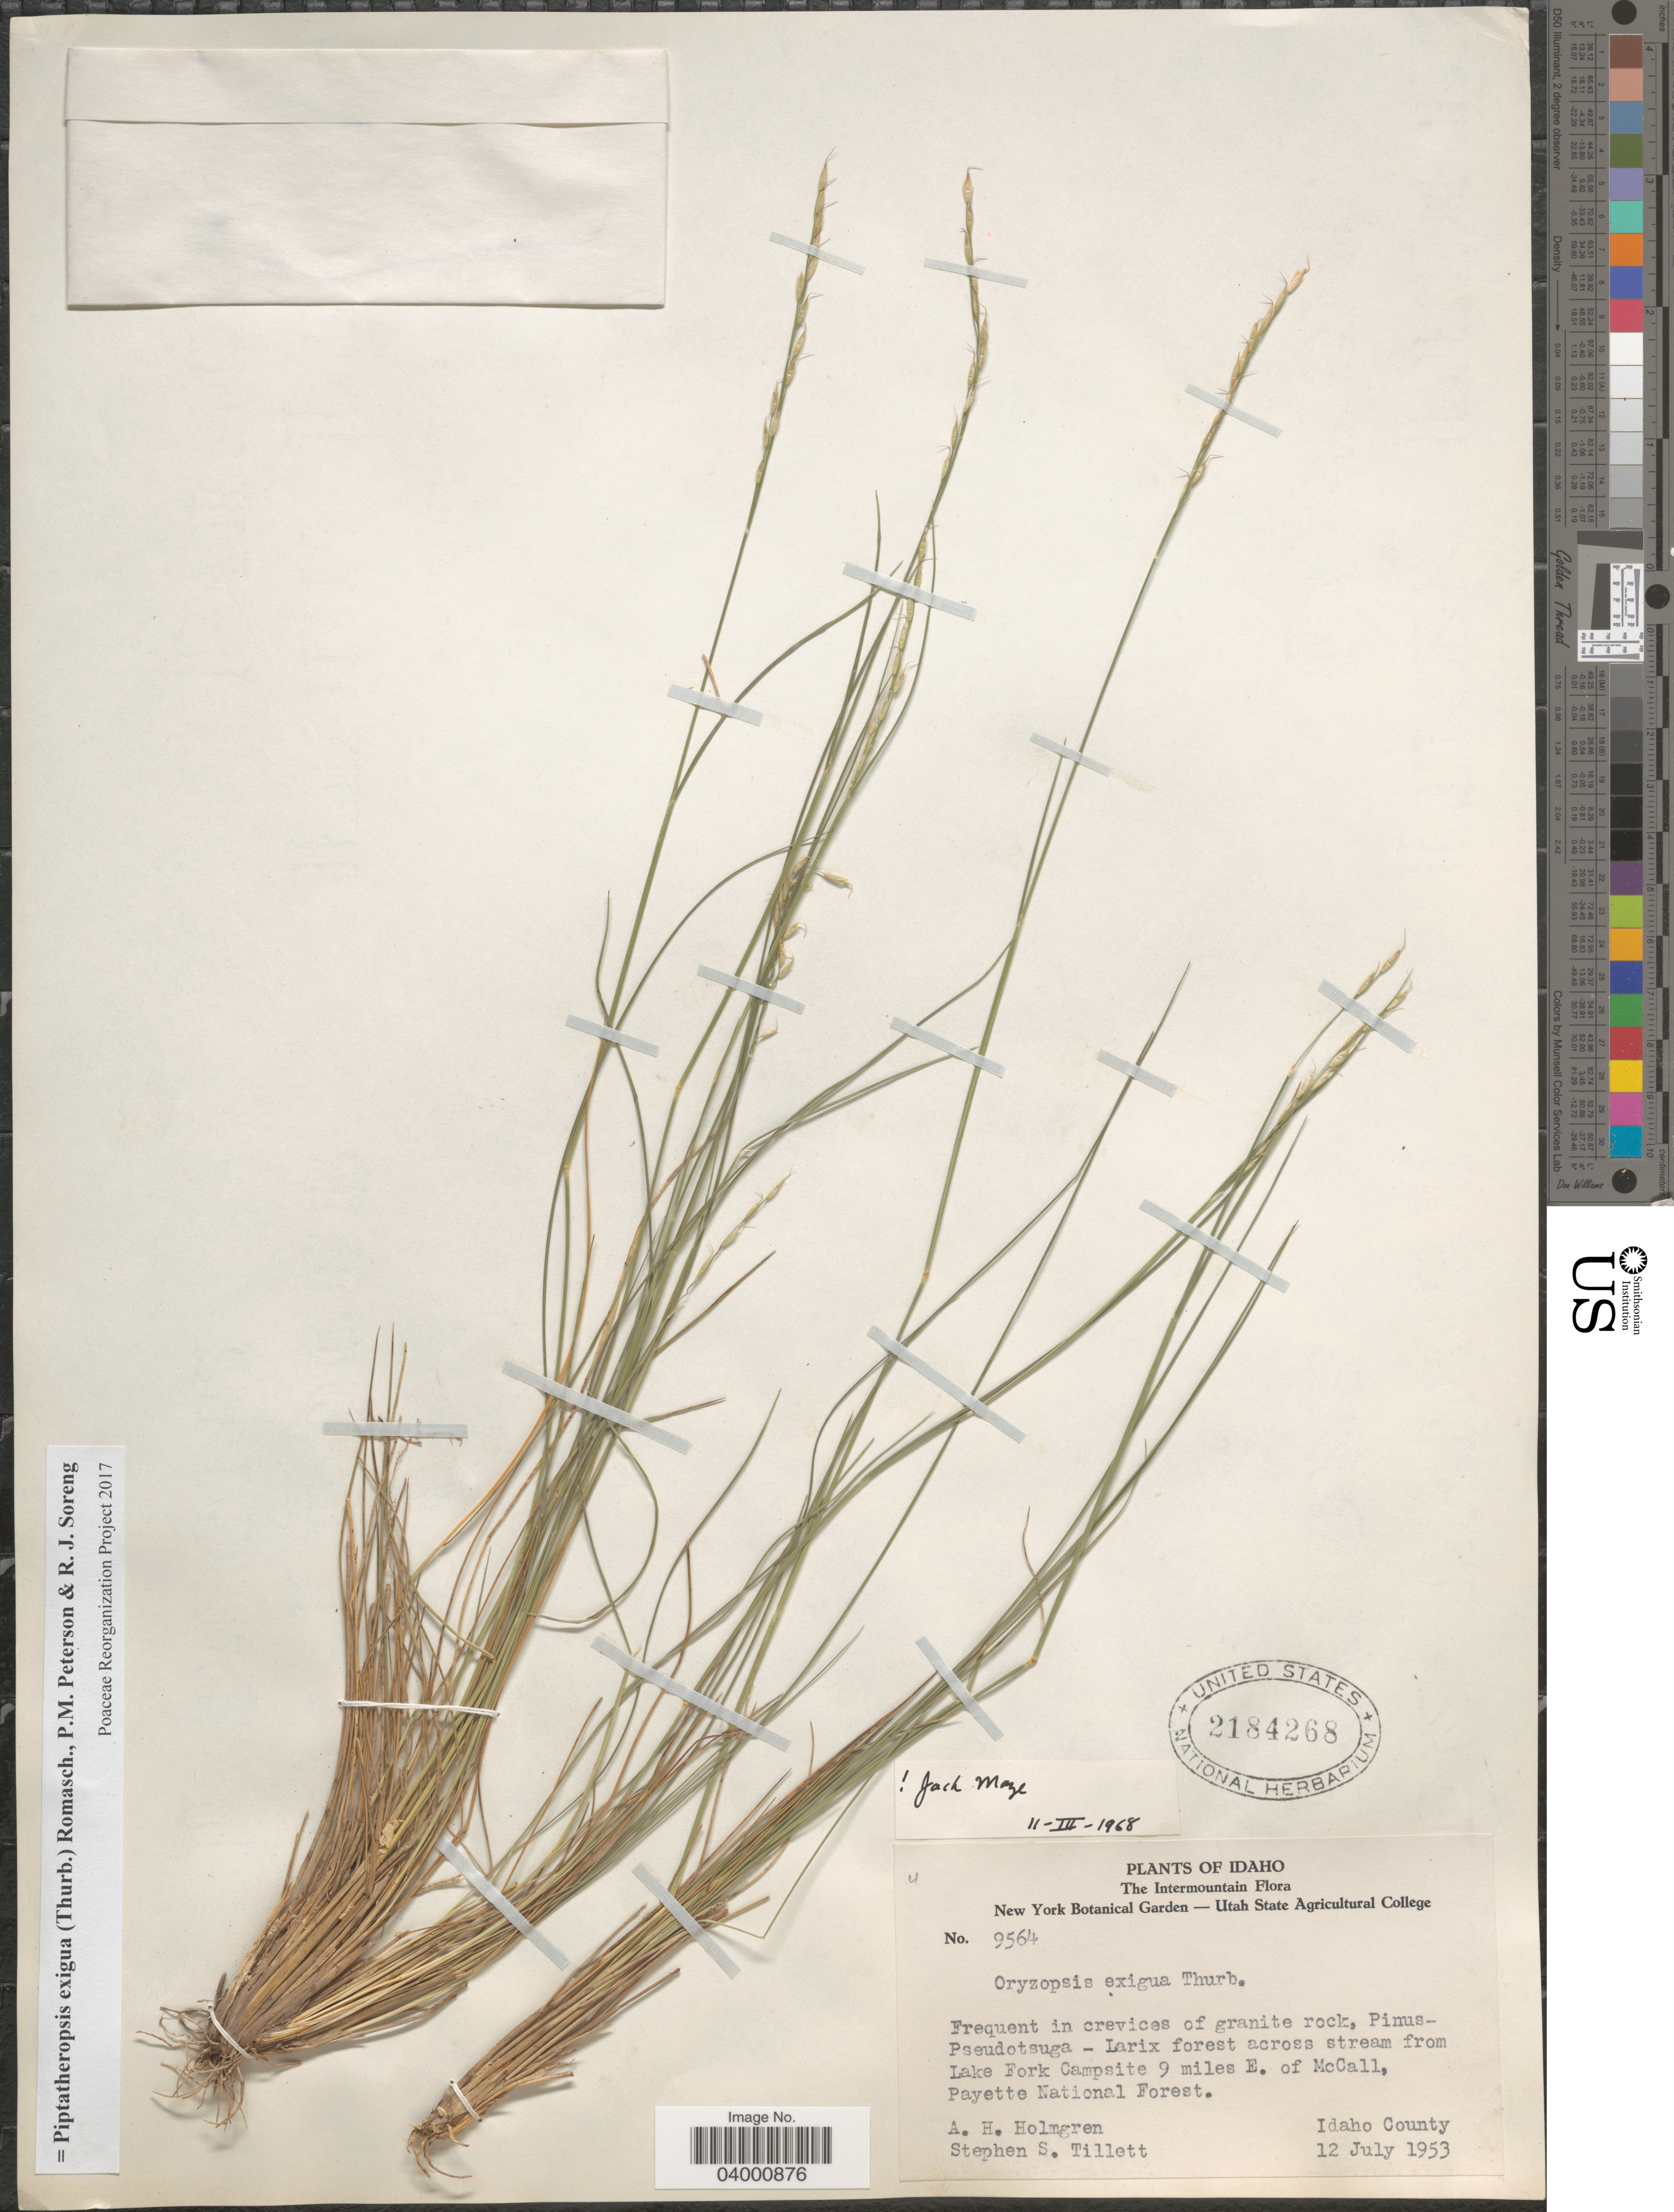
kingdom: Plantae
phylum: Tracheophyta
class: Liliopsida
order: Poales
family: Poaceae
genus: Piptatheropsis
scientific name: Piptatheropsis exigua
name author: (Thurb.) Romasch. et al.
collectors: A. H. Holmgren & S. S. Tillett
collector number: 9564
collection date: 1953-07-12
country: United States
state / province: Idaho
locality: The Intermountain. Across stream from Lake Fork Campsite 9 miles E. of McCall, Payette National Forest. Idaho County.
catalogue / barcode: US 2184268